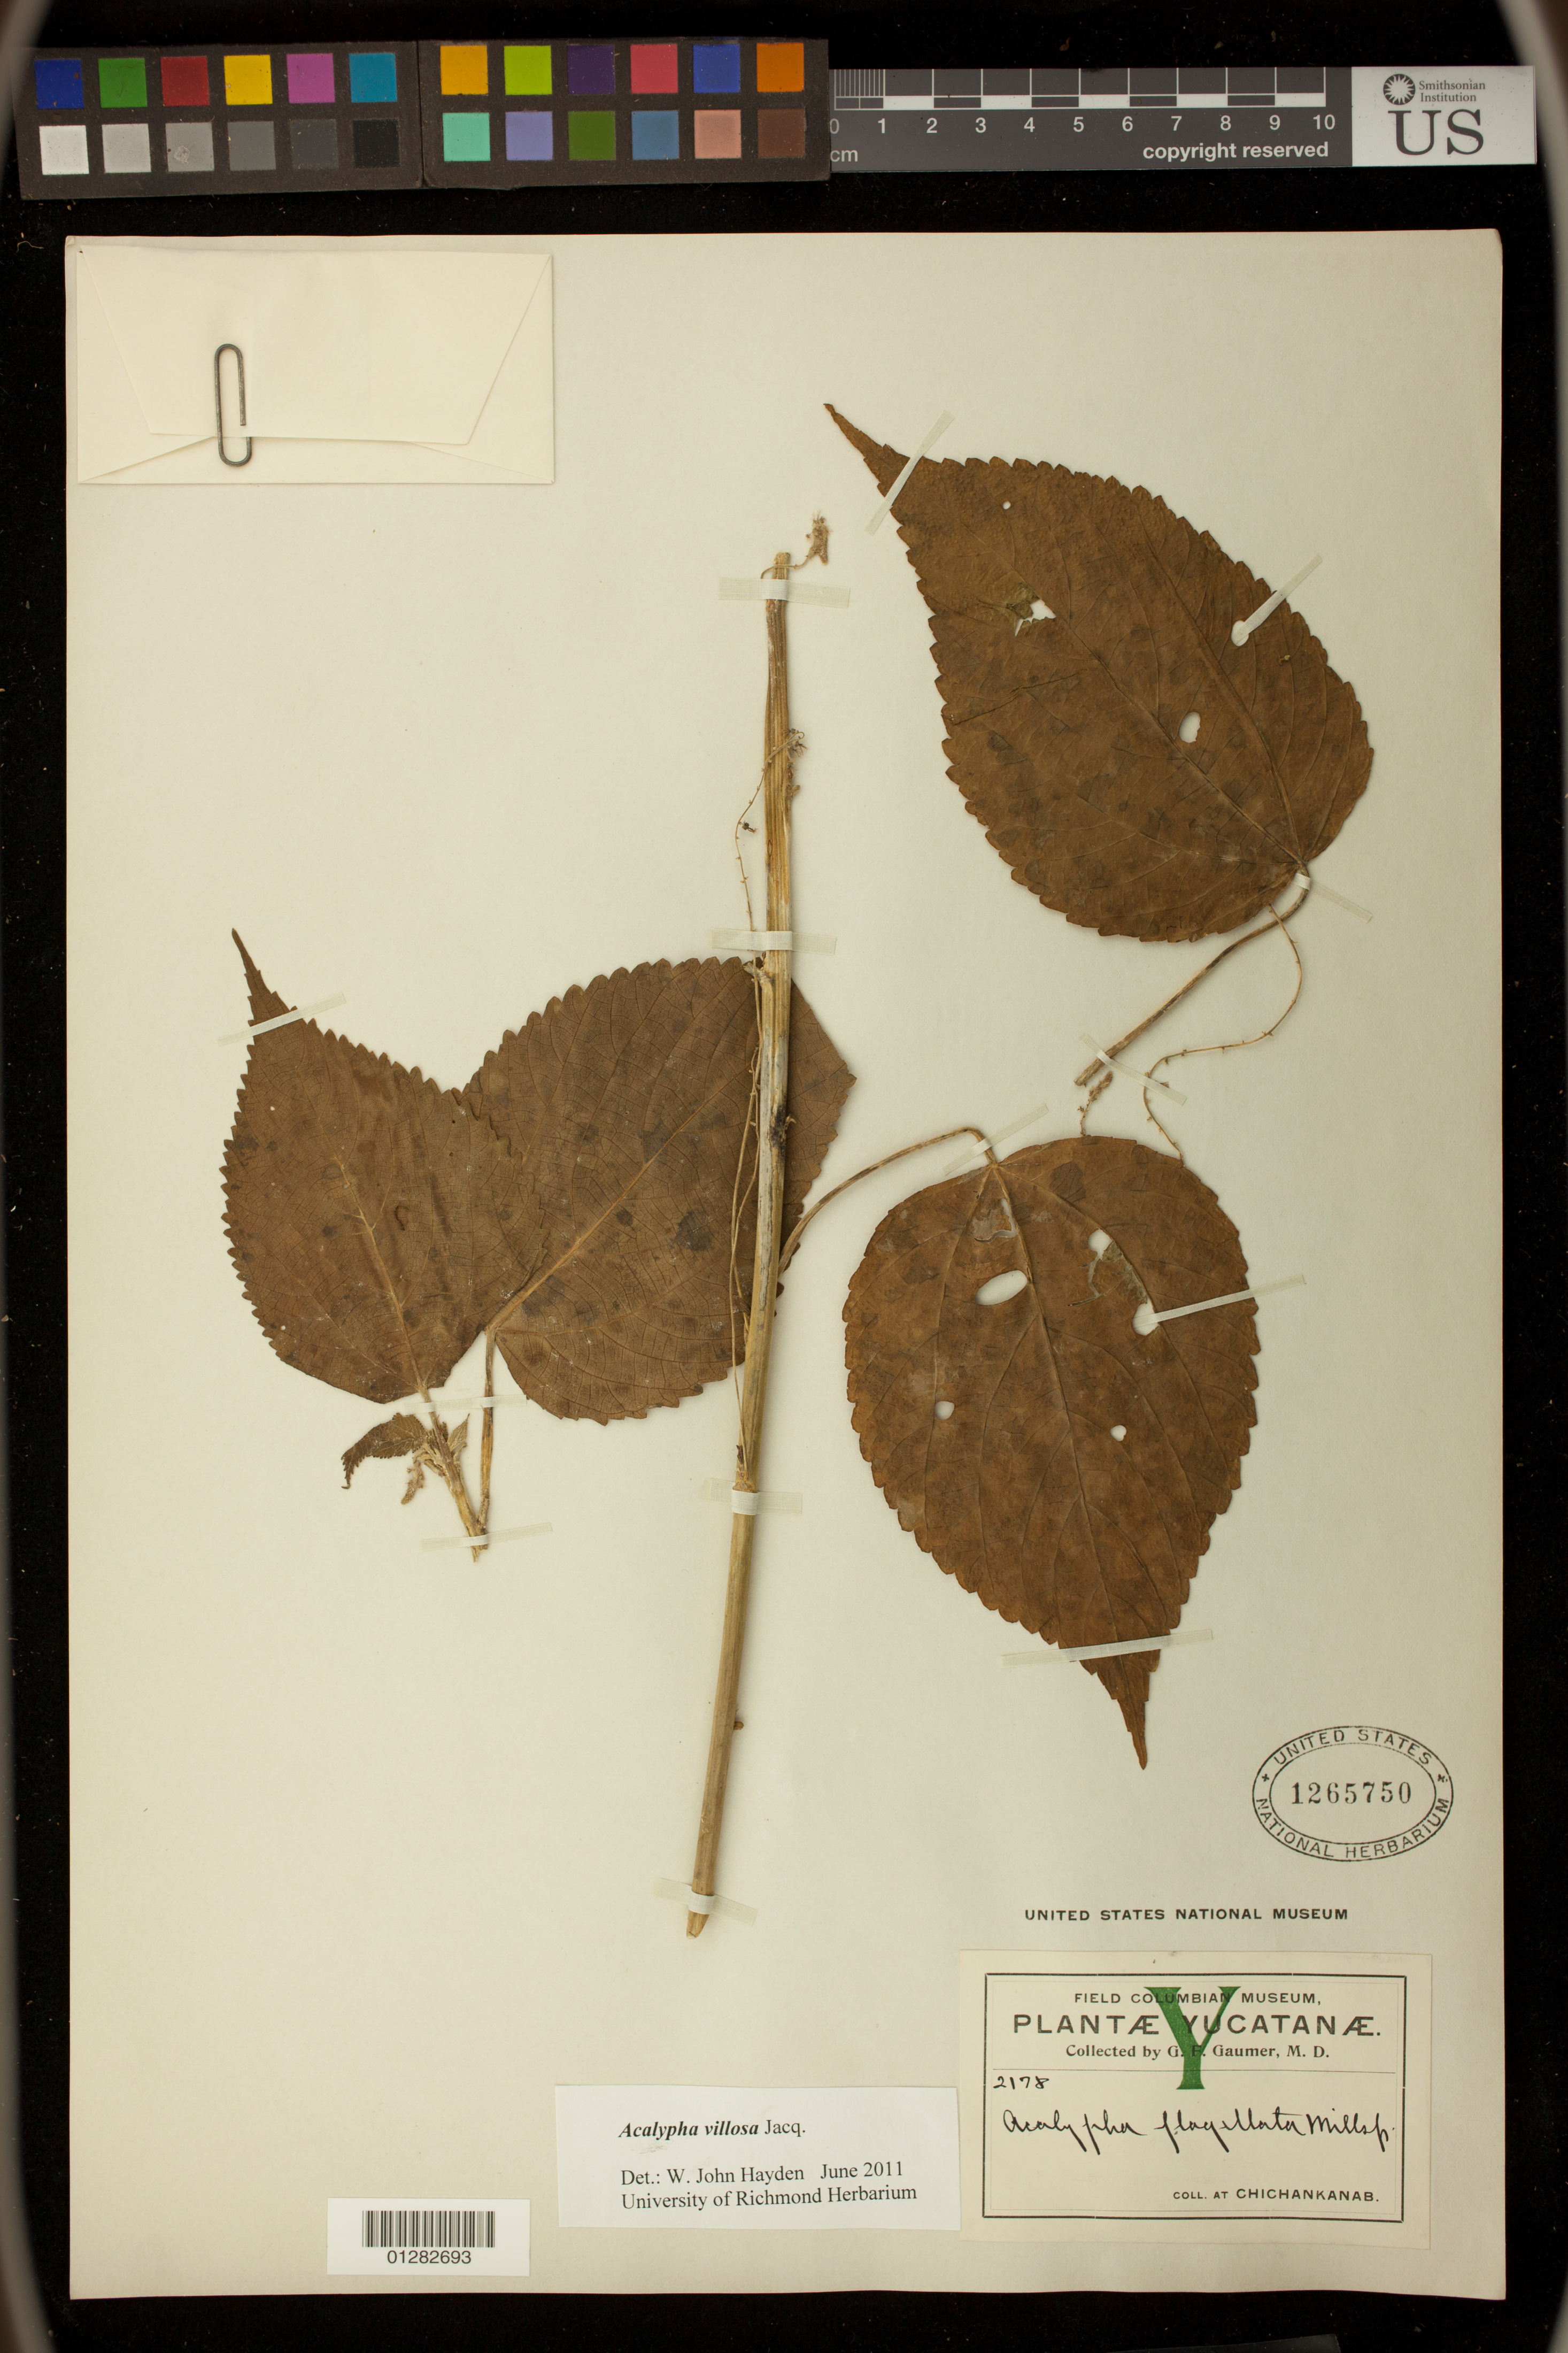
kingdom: Plantae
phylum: Tracheophyta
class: Magnoliopsida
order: Malpighiales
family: Euphorbiaceae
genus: Acalypha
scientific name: Acalypha villosa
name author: Jacq.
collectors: J. N. Rose & R. Hay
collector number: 2178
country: Mexico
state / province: Quintana Roo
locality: Chichankanab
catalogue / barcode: US 1265750